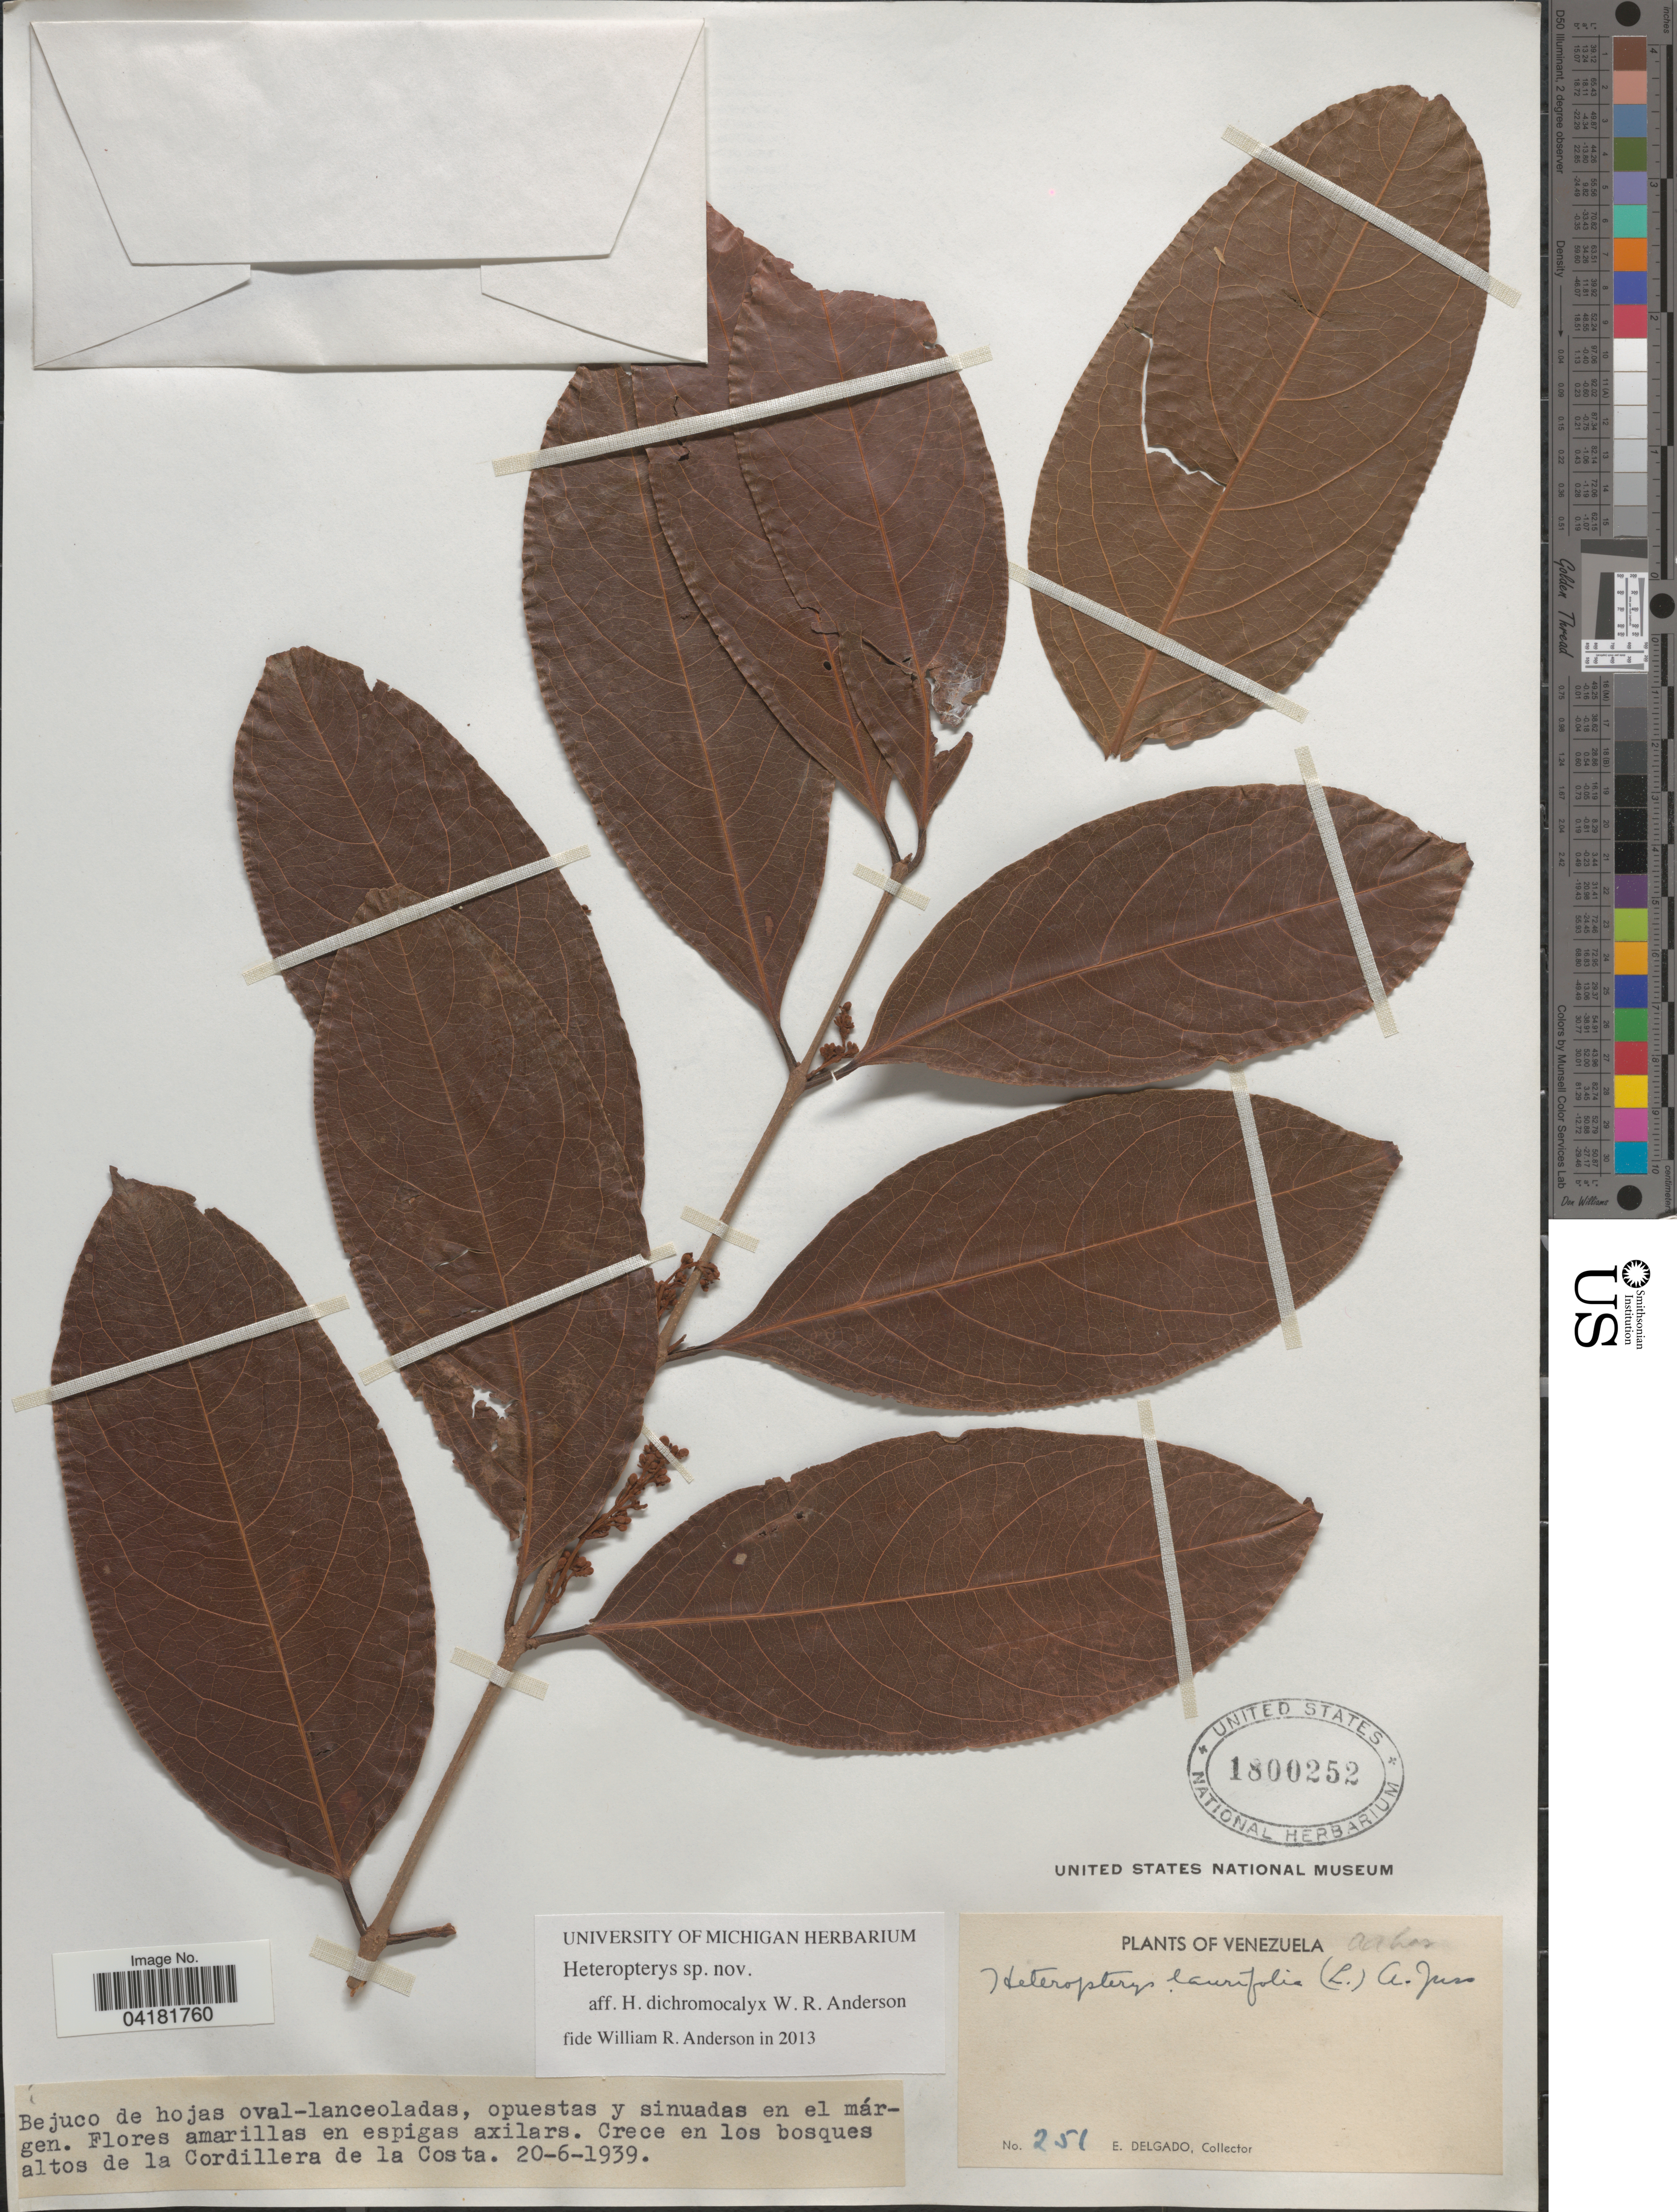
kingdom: Plantae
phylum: Tracheophyta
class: Magnoliopsida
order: Malpighiales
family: Malpighiaceae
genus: Heteropterys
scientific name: Heteropterys sp.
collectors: E. Delgado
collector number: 251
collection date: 1939-06-20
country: Venezuela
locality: Crece en los bosques altos de la Cordillera de la Costa.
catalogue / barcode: US 1800252